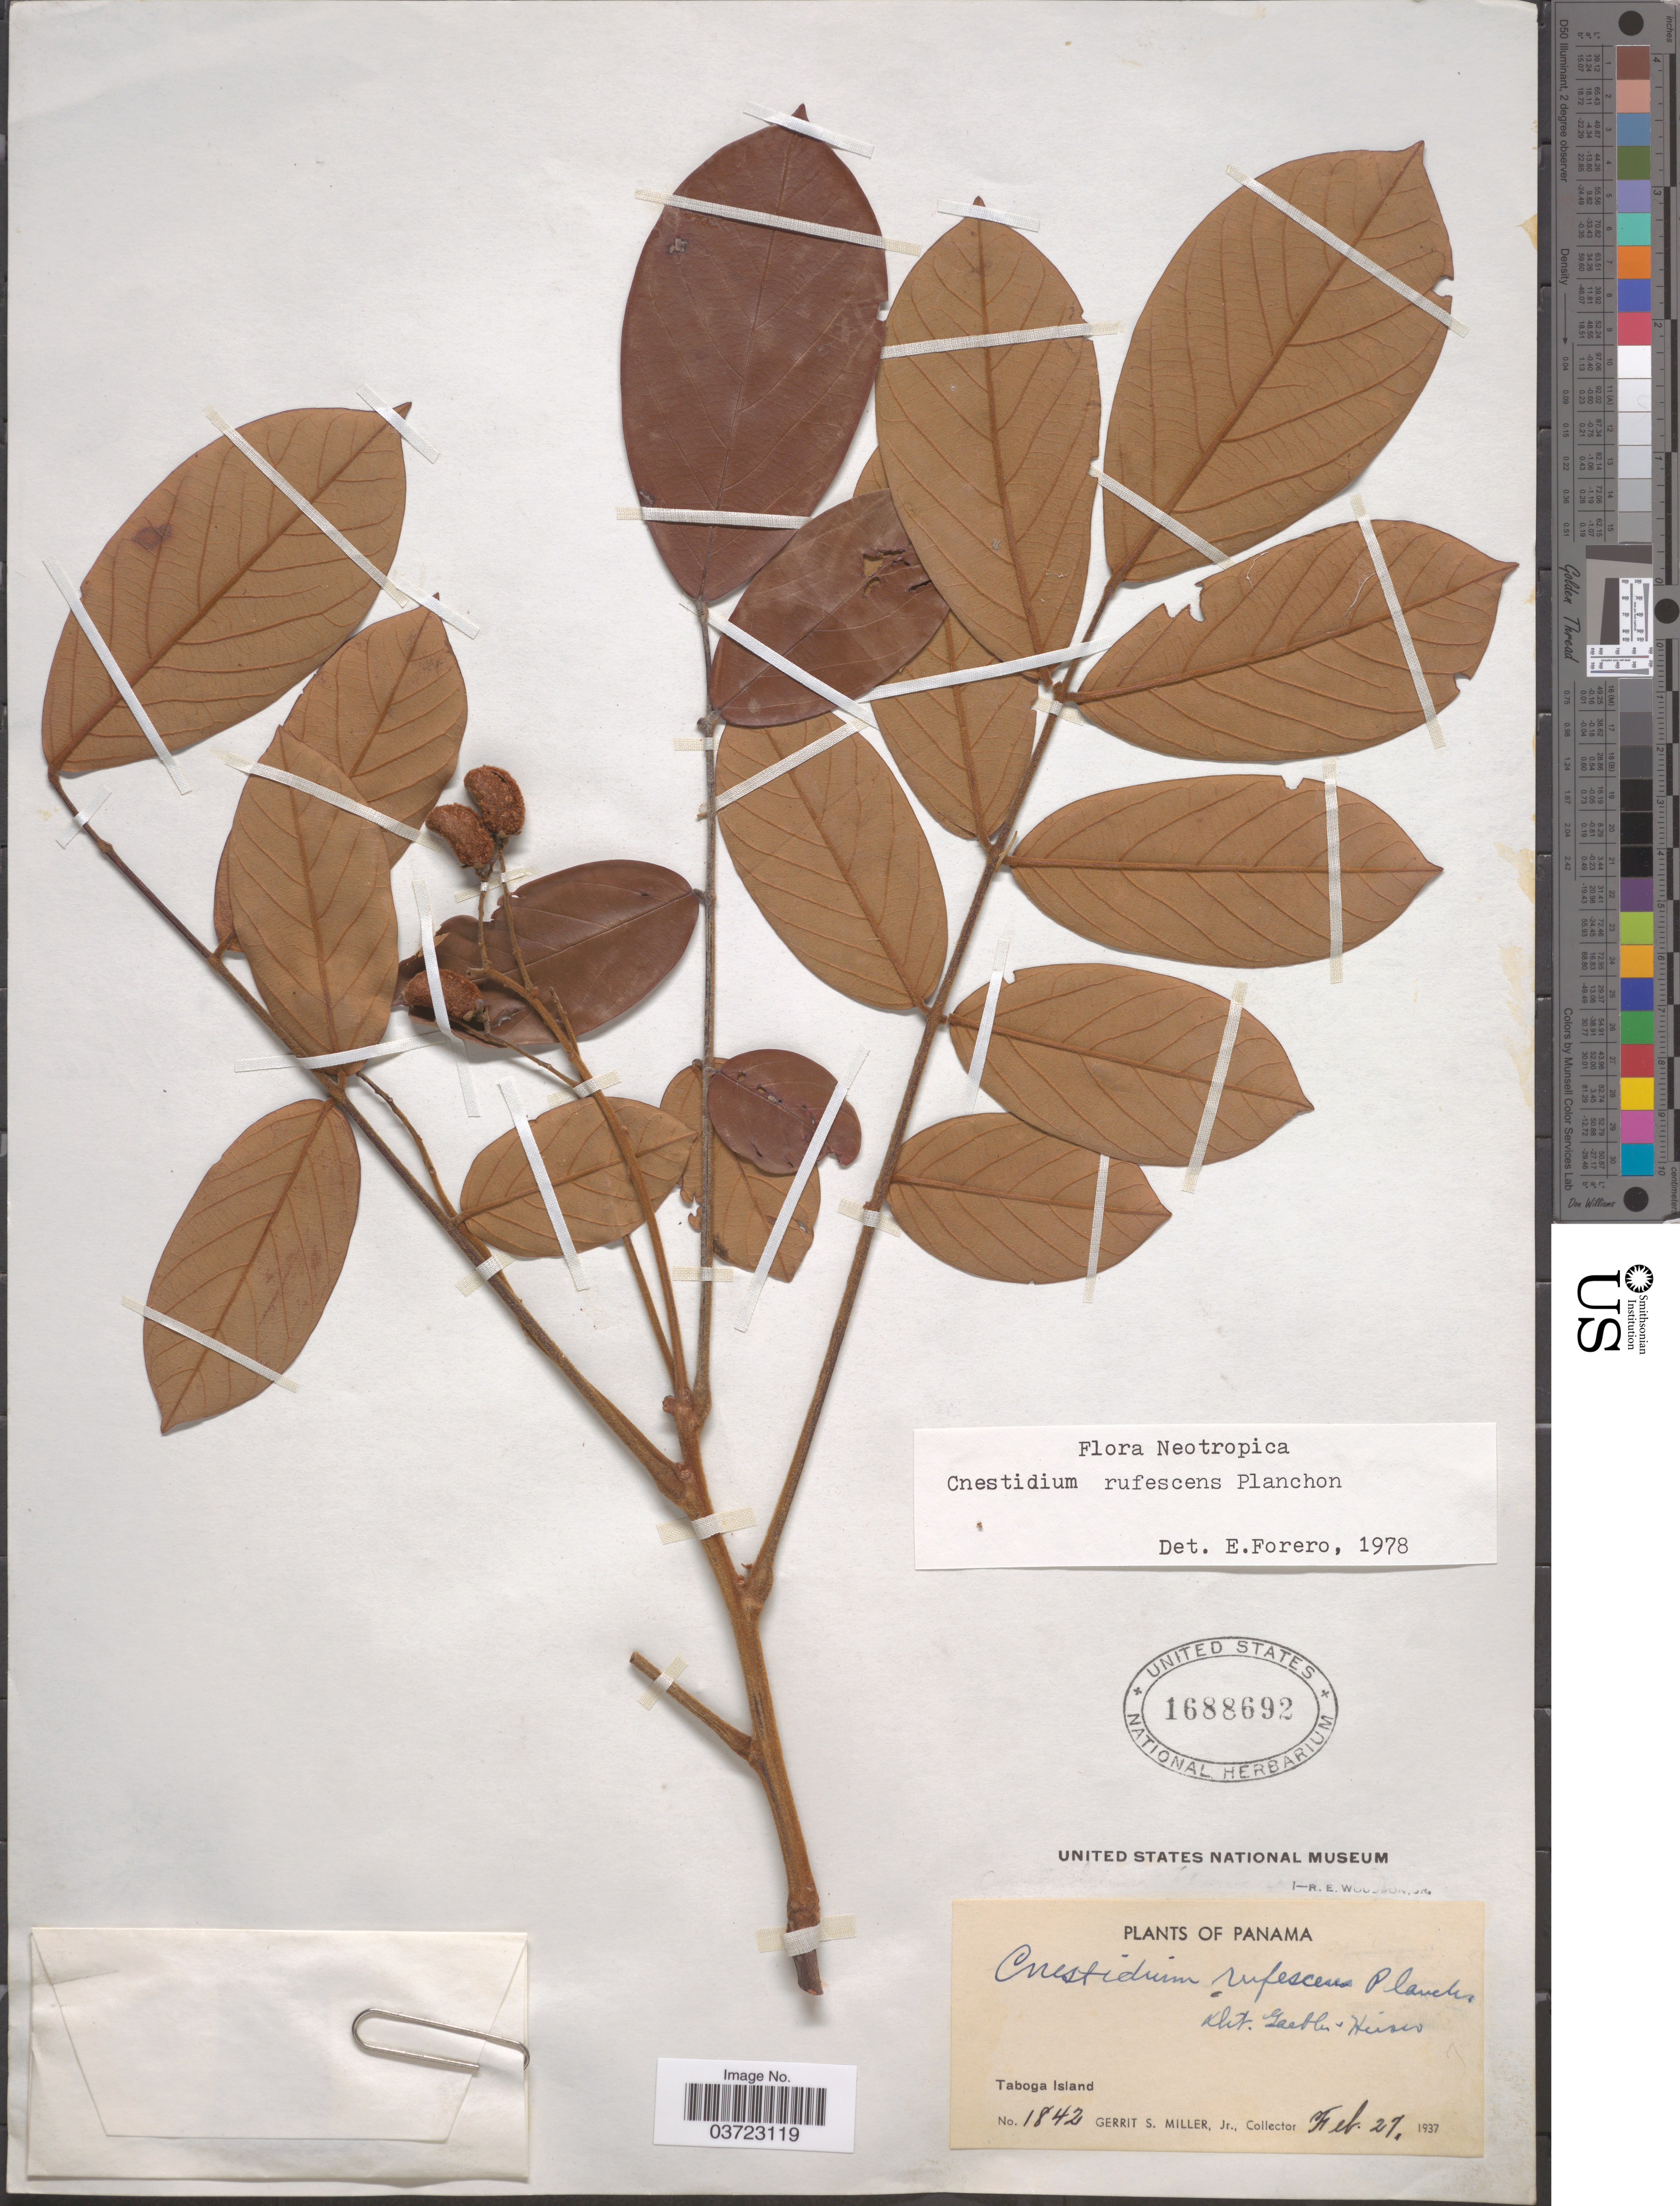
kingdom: Plantae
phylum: Tracheophyta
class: Magnoliopsida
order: Oxalidales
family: Connaraceae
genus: Cnestidium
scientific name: Cnestidium rufescens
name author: Planch.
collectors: G. S. Miller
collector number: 1842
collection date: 1937-02-27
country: Panama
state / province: Panamá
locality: Taboga Island.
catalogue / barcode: US 1688692